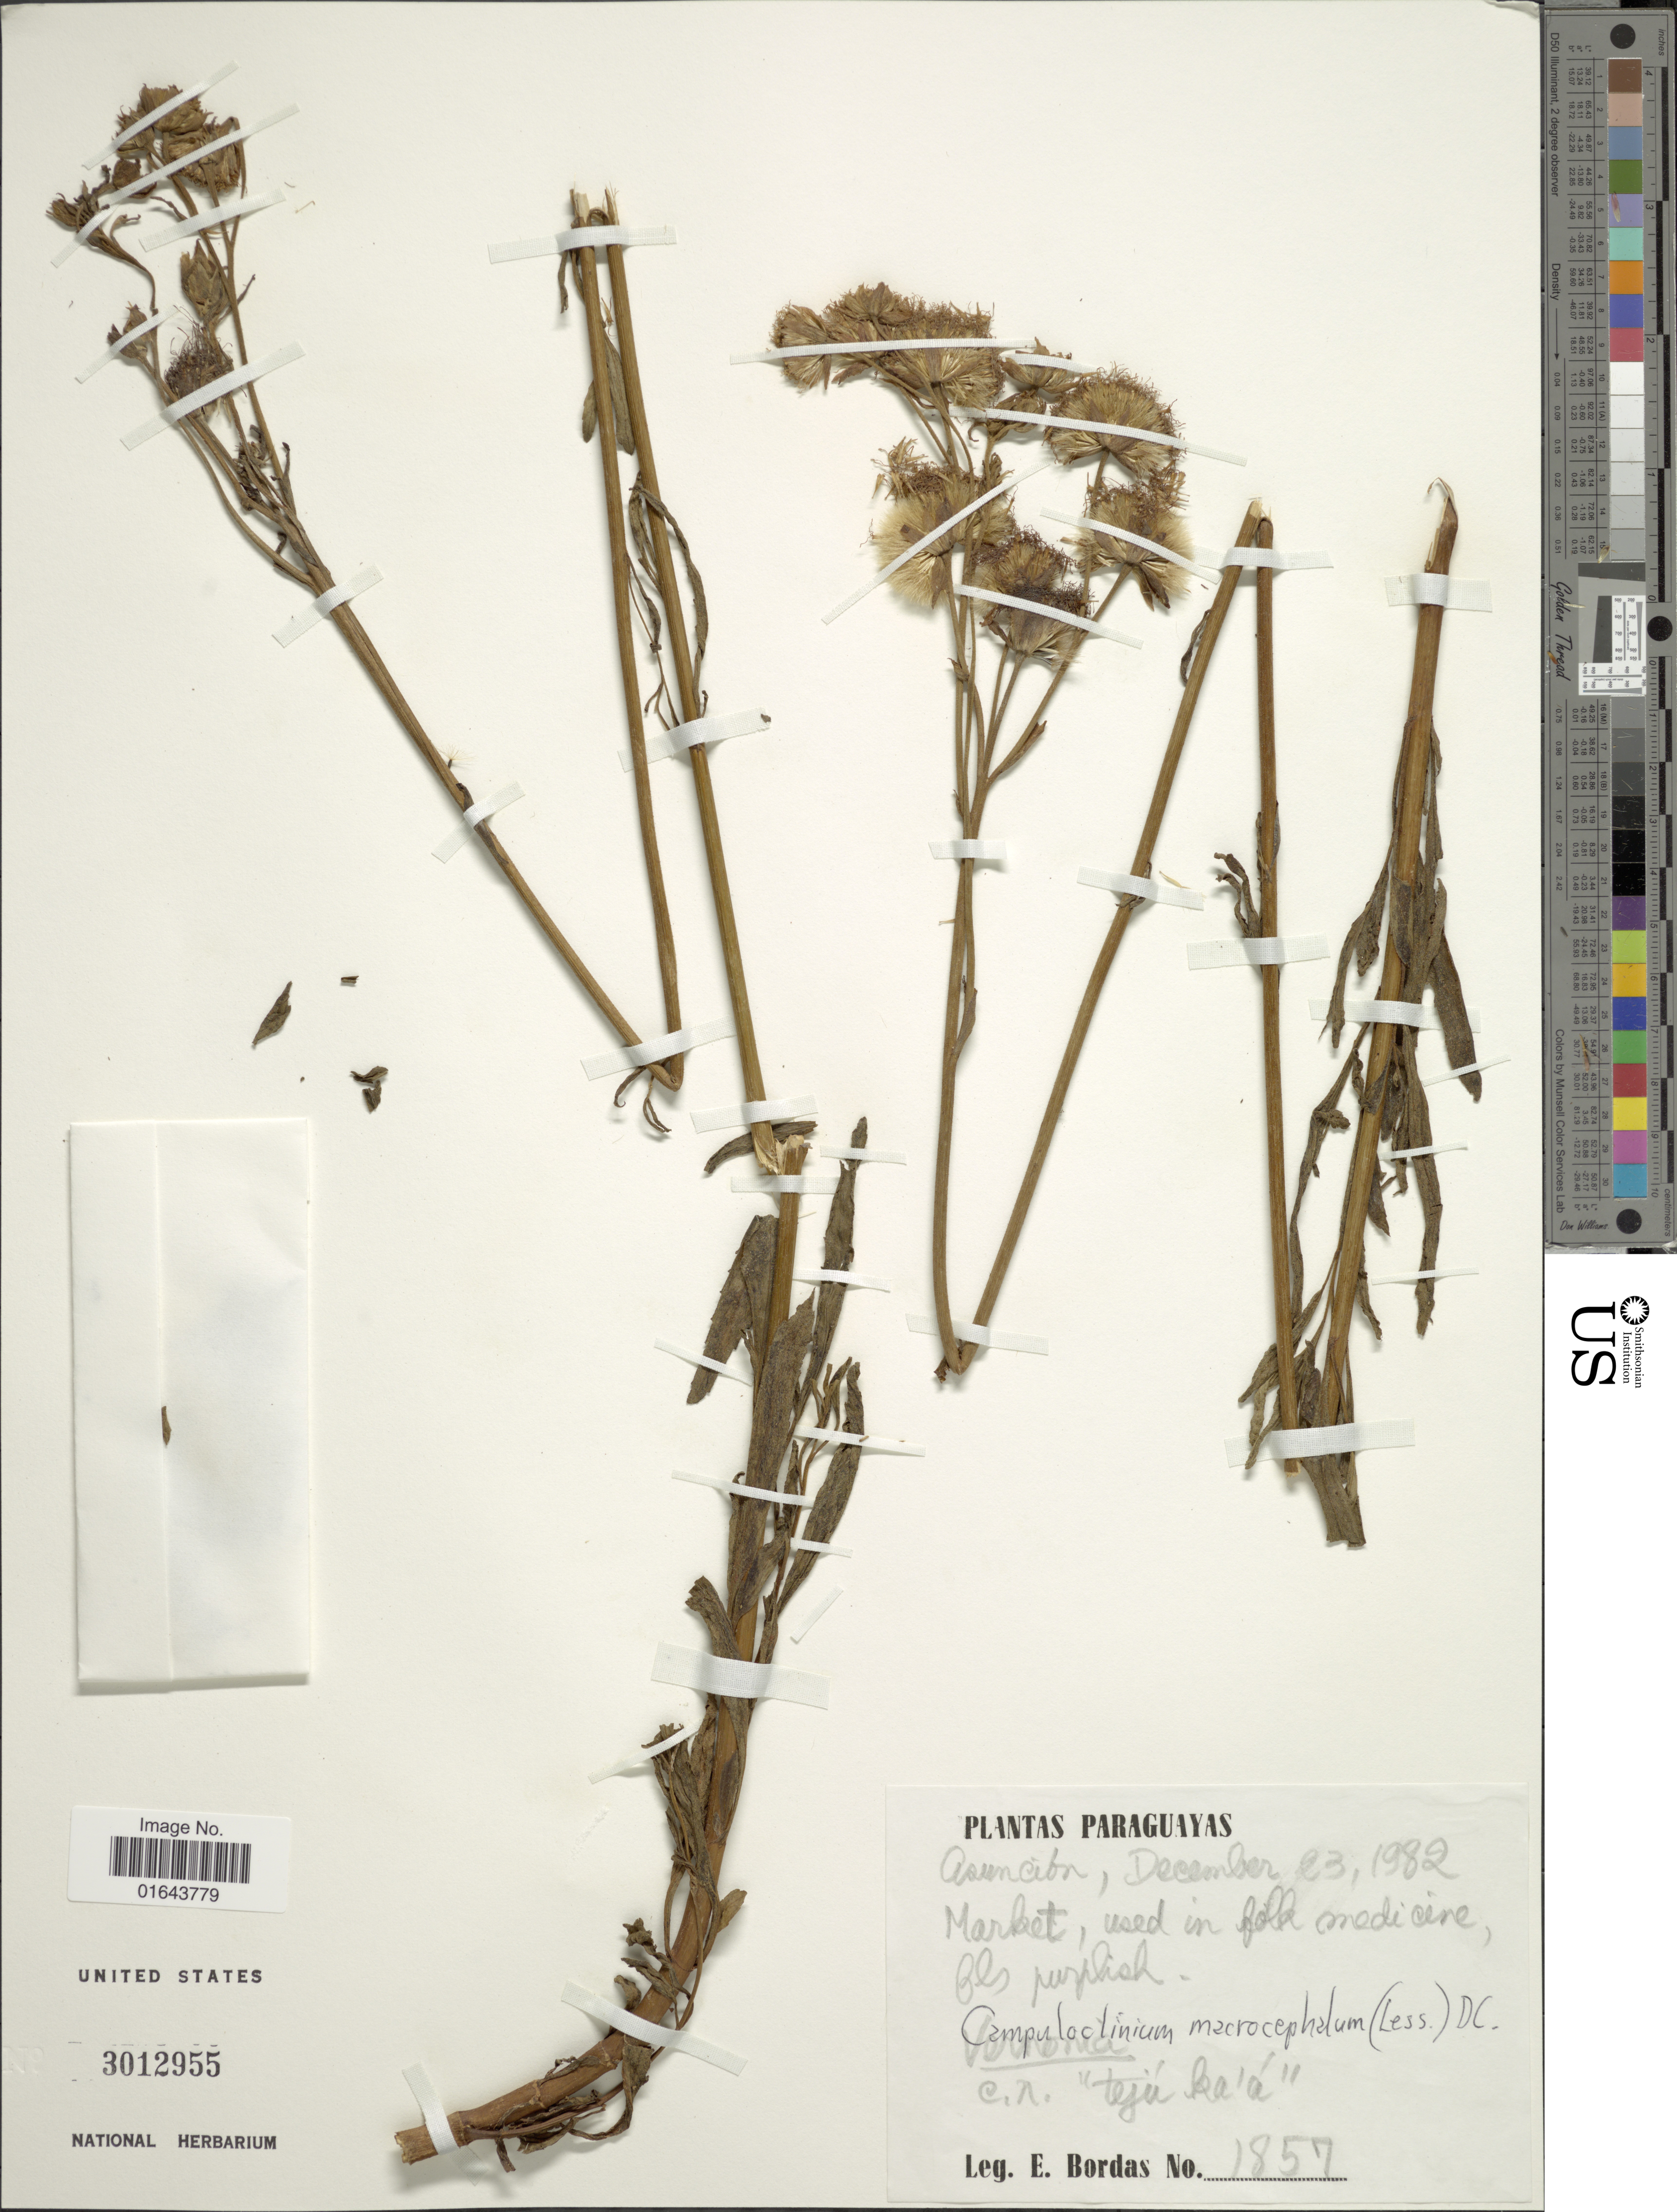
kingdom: Plantae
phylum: Tracheophyta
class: Magnoliopsida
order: Asterales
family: Asteraceae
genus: Campuloclinium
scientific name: Campuloclinium macrocephalum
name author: (Less.) DC.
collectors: E. Bordas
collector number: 1857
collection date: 1982-12-23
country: Paraguay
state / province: Asuncion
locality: Asunción.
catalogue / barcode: US 3012955